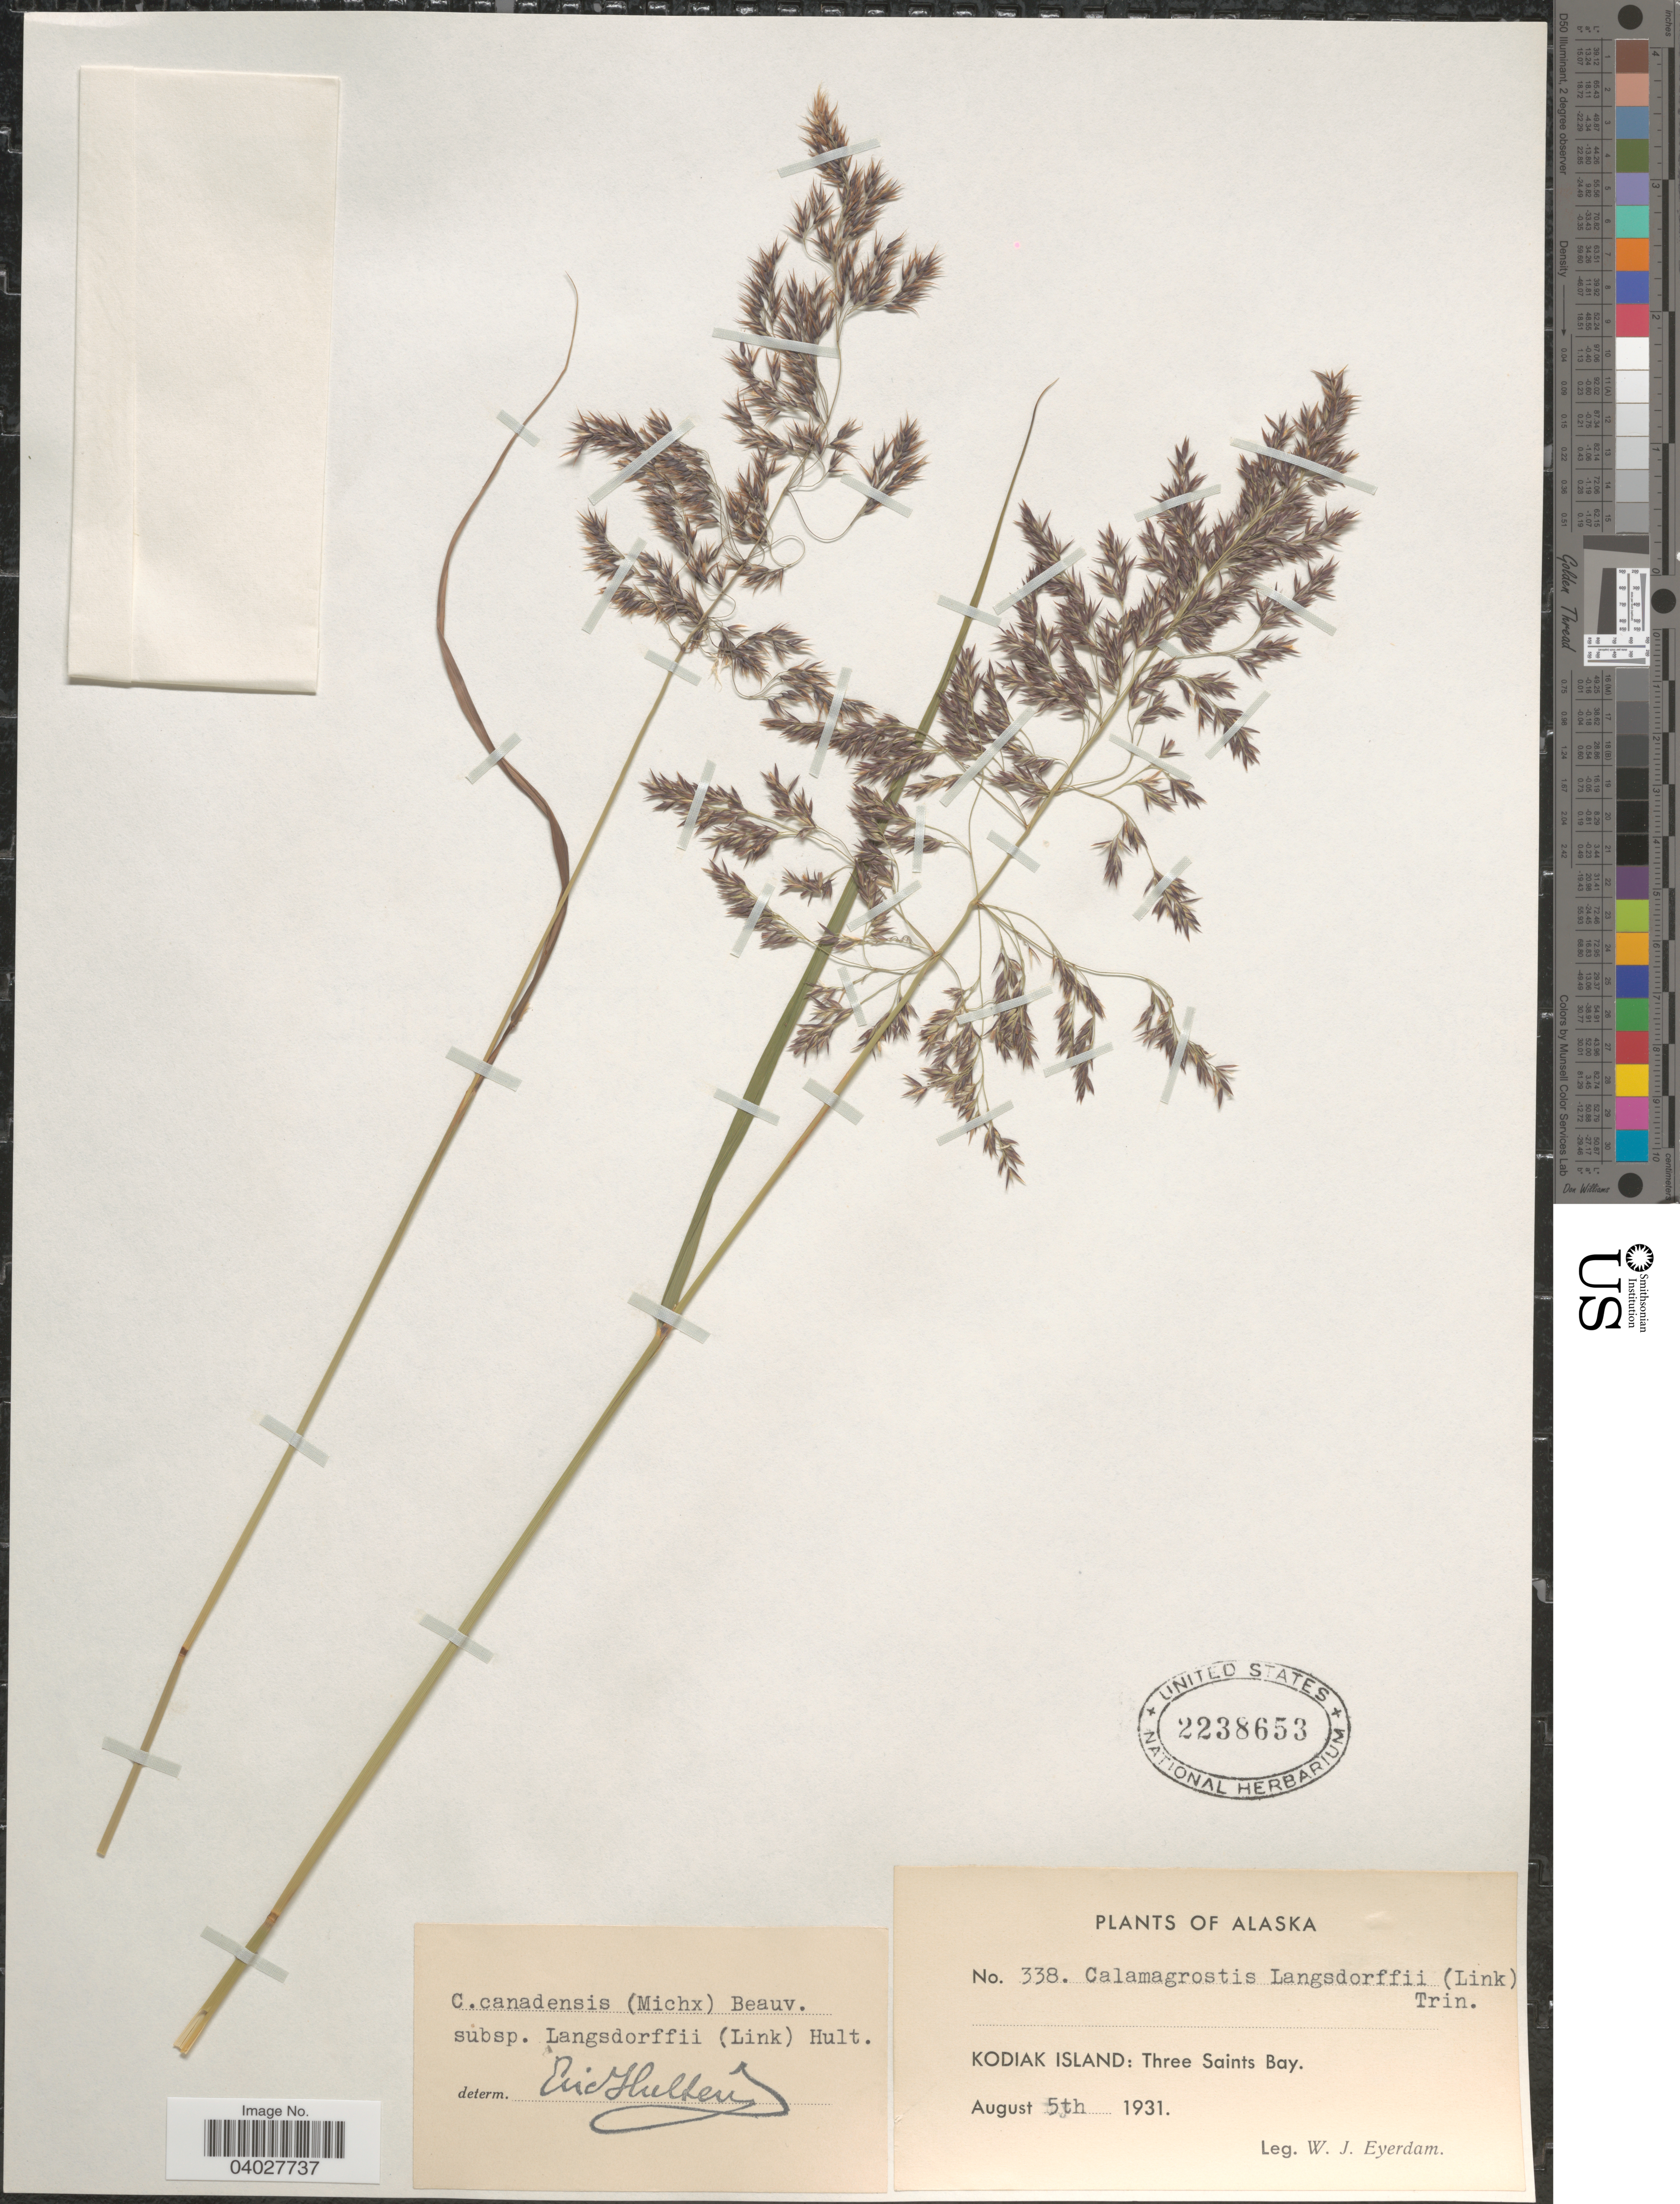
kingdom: Plantae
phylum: Tracheophyta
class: Liliopsida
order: Poales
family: Poaceae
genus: Calamagrostis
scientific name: Calamagrostis canadensis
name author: (Michx.) P. Beauv.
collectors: W. J. Eyerdam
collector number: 338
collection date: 1931-08-05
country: United States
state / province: Alaska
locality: Kodiak Island: Three Saints Bay.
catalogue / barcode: US 2238653